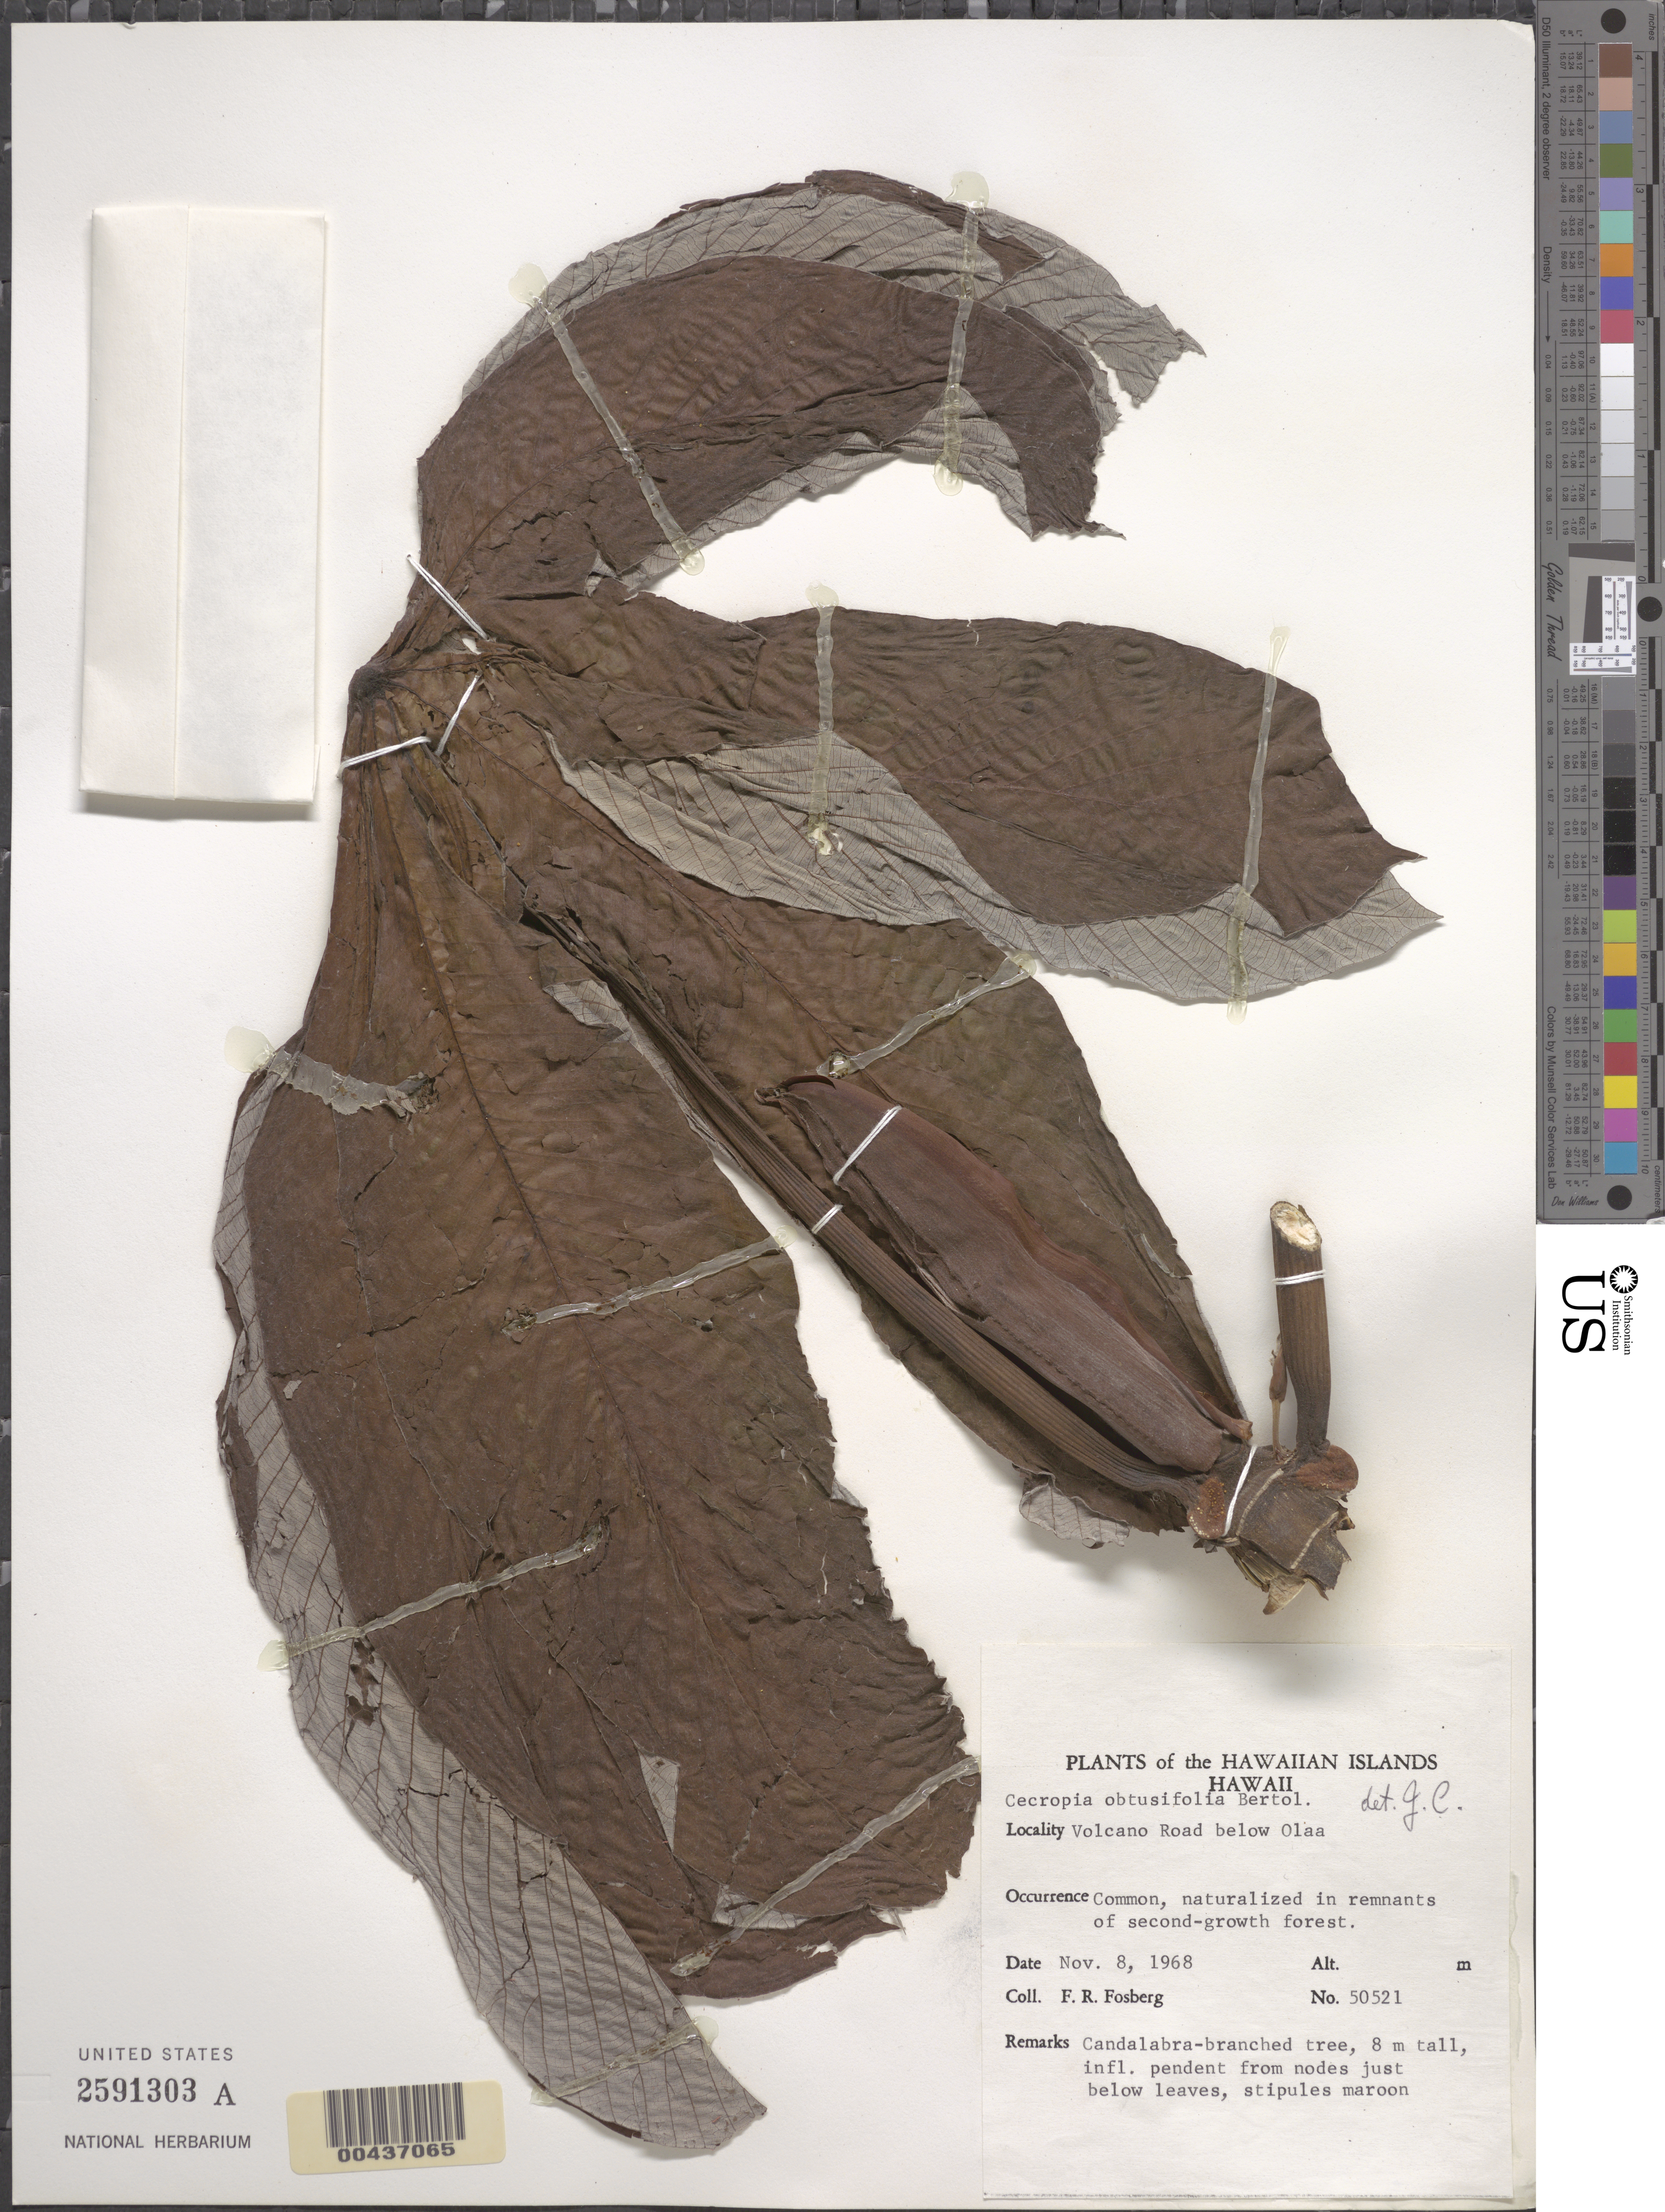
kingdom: Plantae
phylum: Tracheophyta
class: Magnoliopsida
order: Rosales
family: Urticaceae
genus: Cecropia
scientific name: Cecropia obtusifolia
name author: Bertol.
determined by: Cuatrecasas, J.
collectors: F. R. Fosberg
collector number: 50521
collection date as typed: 8 Nov 1968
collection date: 1968-11-08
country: United States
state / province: Hawaii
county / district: Hawaii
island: Hawaii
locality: Volcano Road below Olaa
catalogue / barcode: US 2591303A